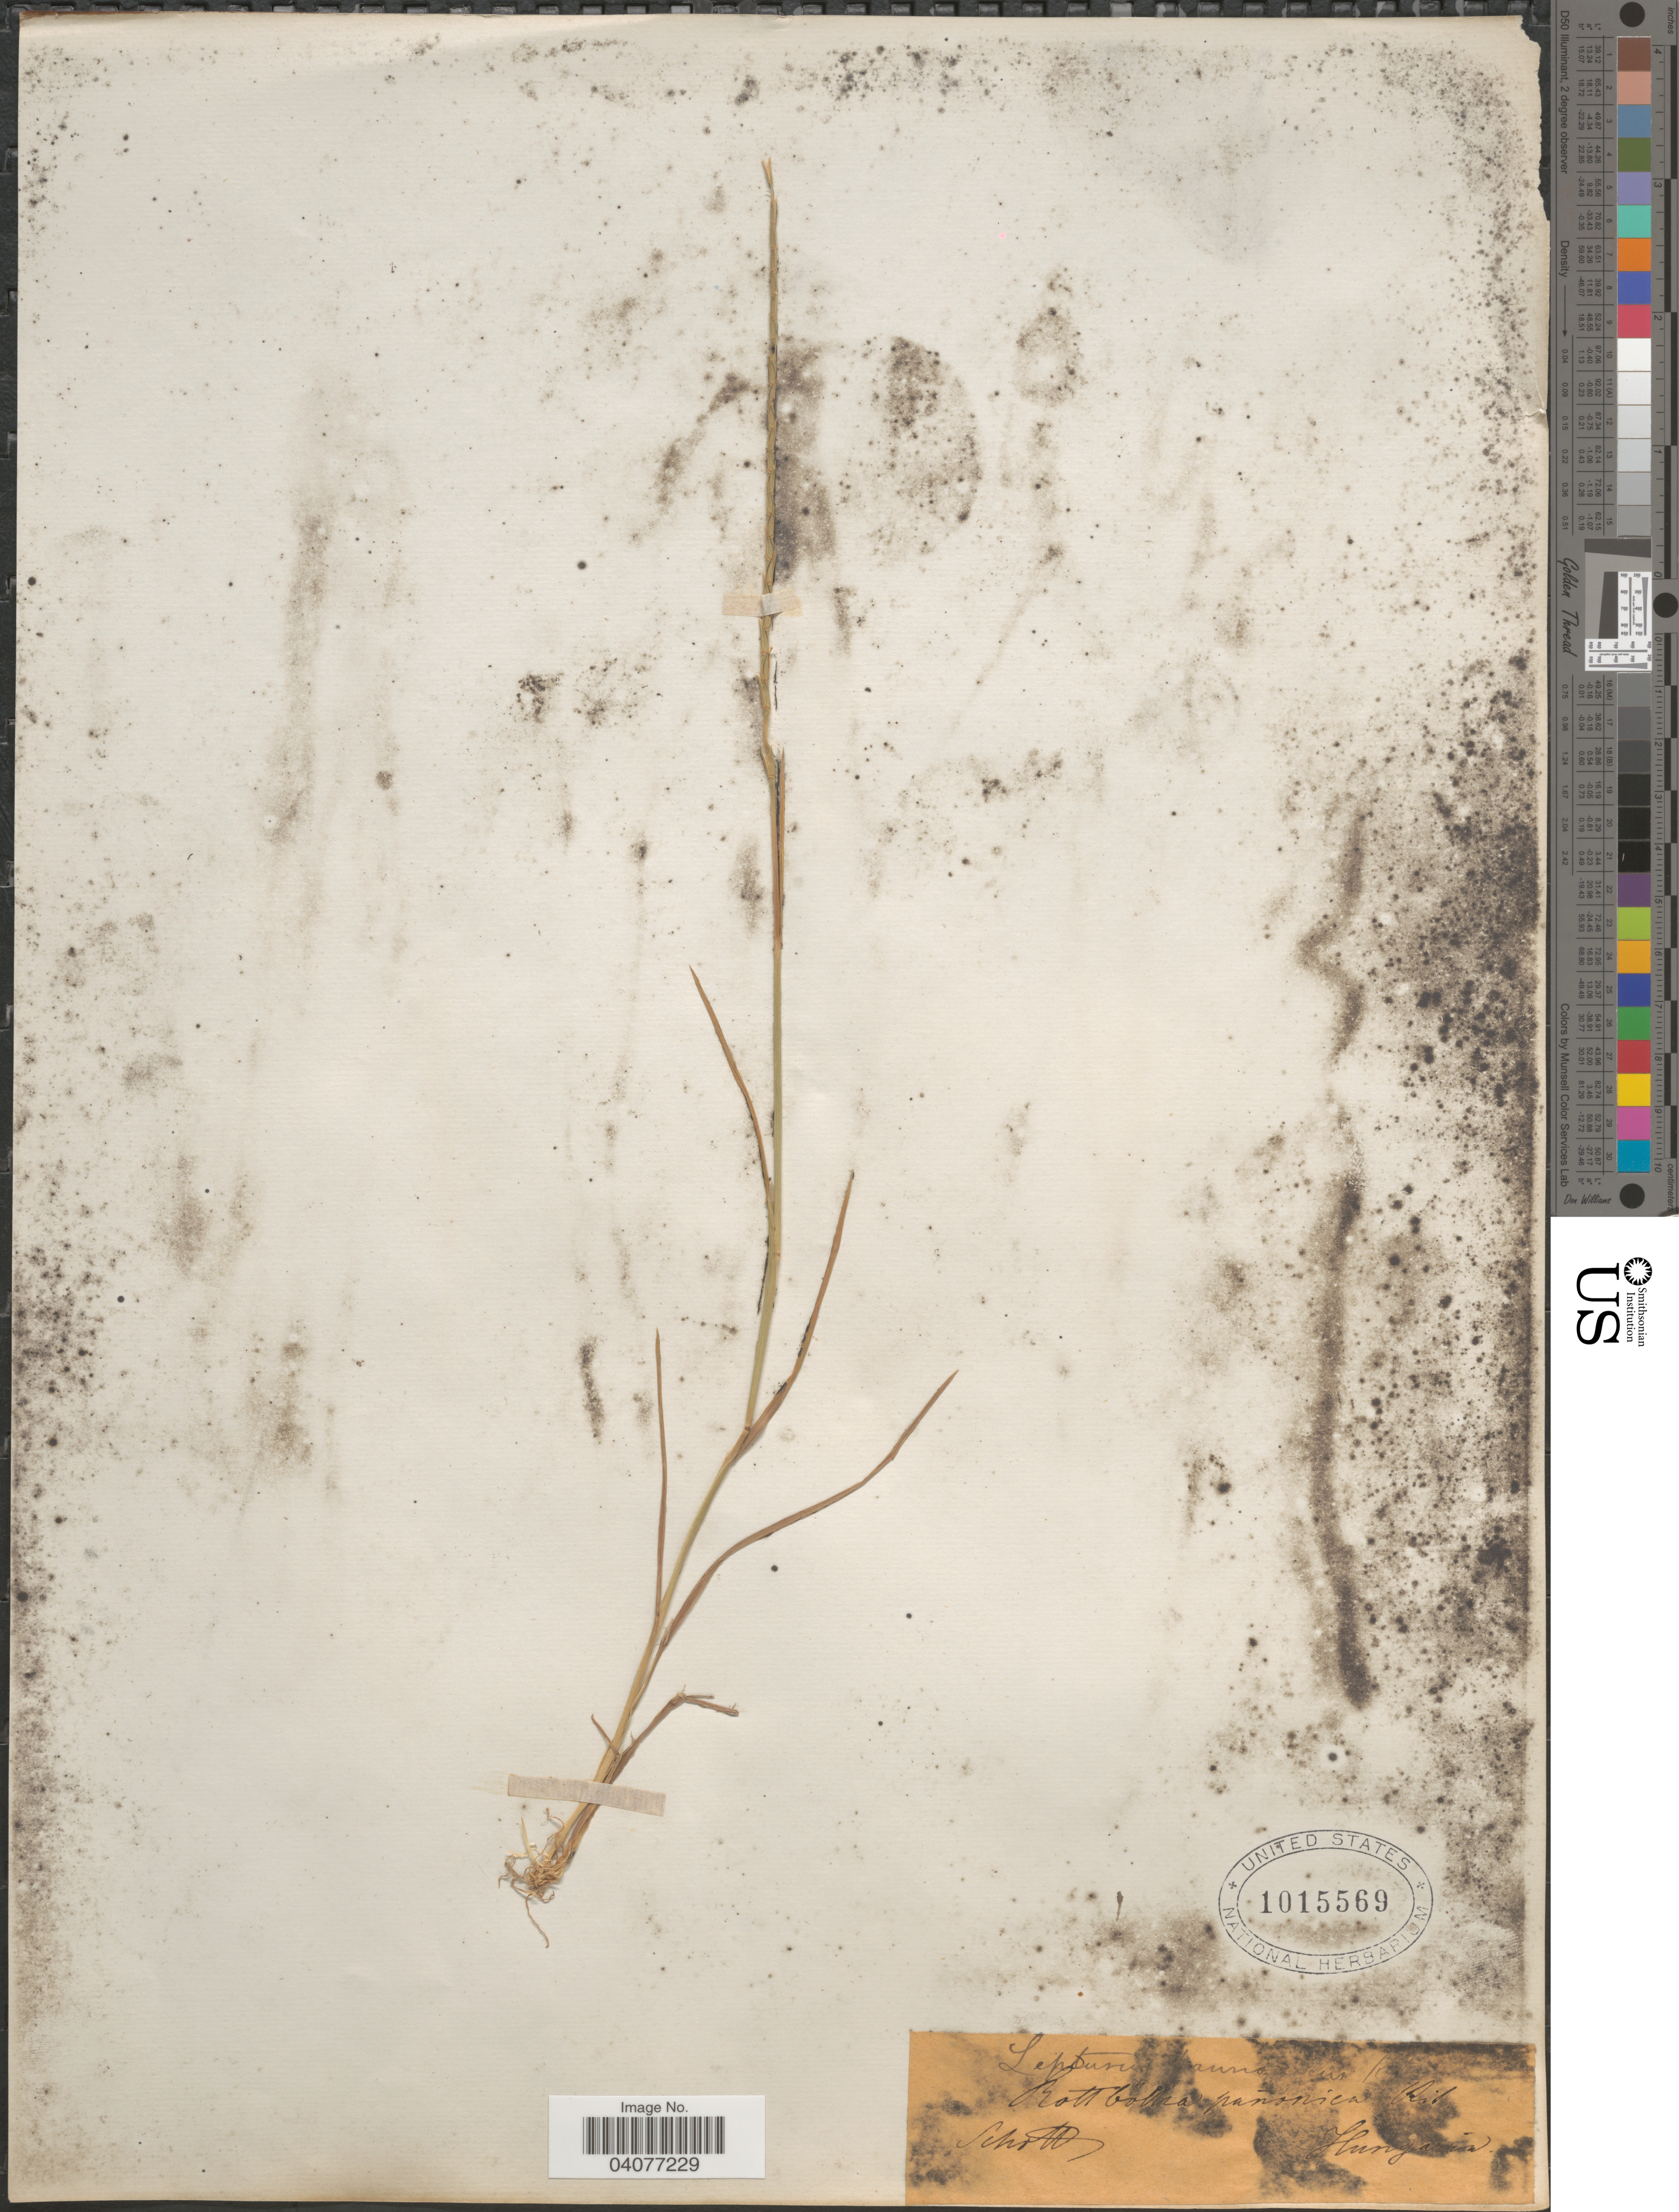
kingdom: Plantae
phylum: Tracheophyta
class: Liliopsida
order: Poales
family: Poaceae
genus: Pholiurus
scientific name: Pholiurus pannonicus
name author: (Host) Trin.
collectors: Schott, --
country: Hungary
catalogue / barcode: US 1015569